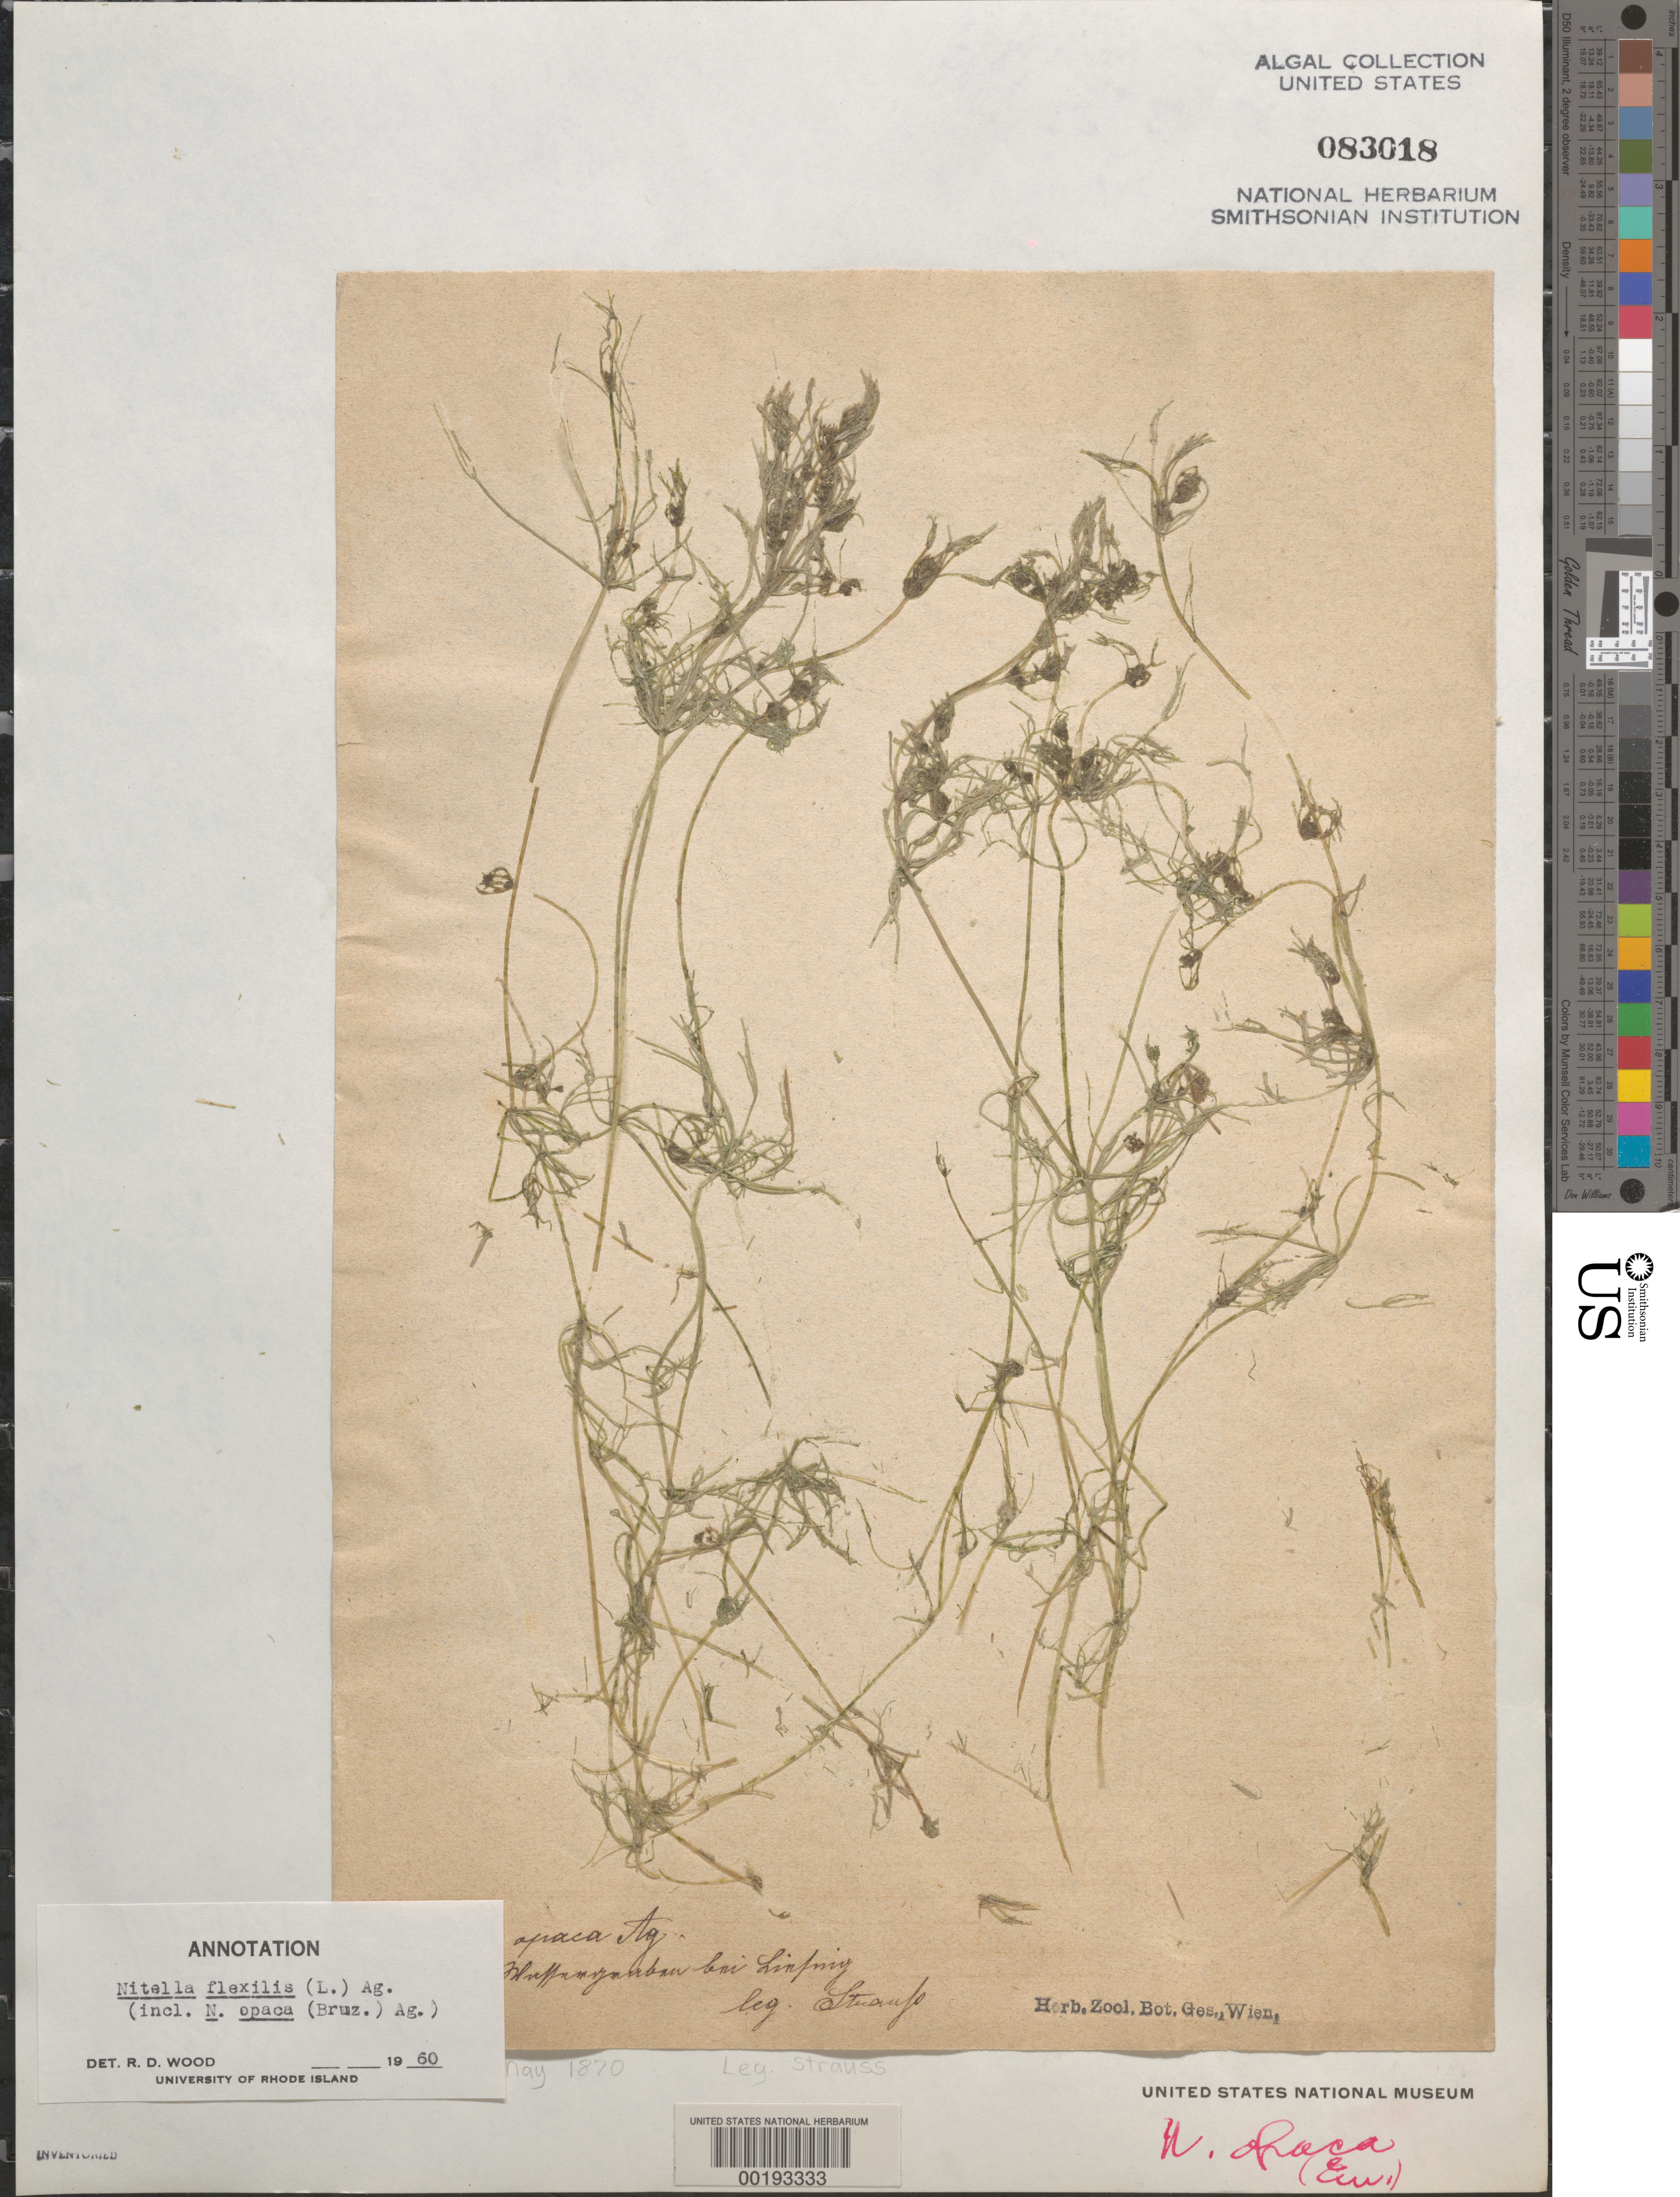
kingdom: Plantae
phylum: Charophyta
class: Charophyceae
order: Charales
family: Characeae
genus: Nitella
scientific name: Nitella flexilis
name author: (L.) C. Agardh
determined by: Wood, R. D.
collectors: H. C. Strauss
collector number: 174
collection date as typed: May 1870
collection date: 1870-05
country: Austria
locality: Near linsnig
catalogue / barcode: US 83018